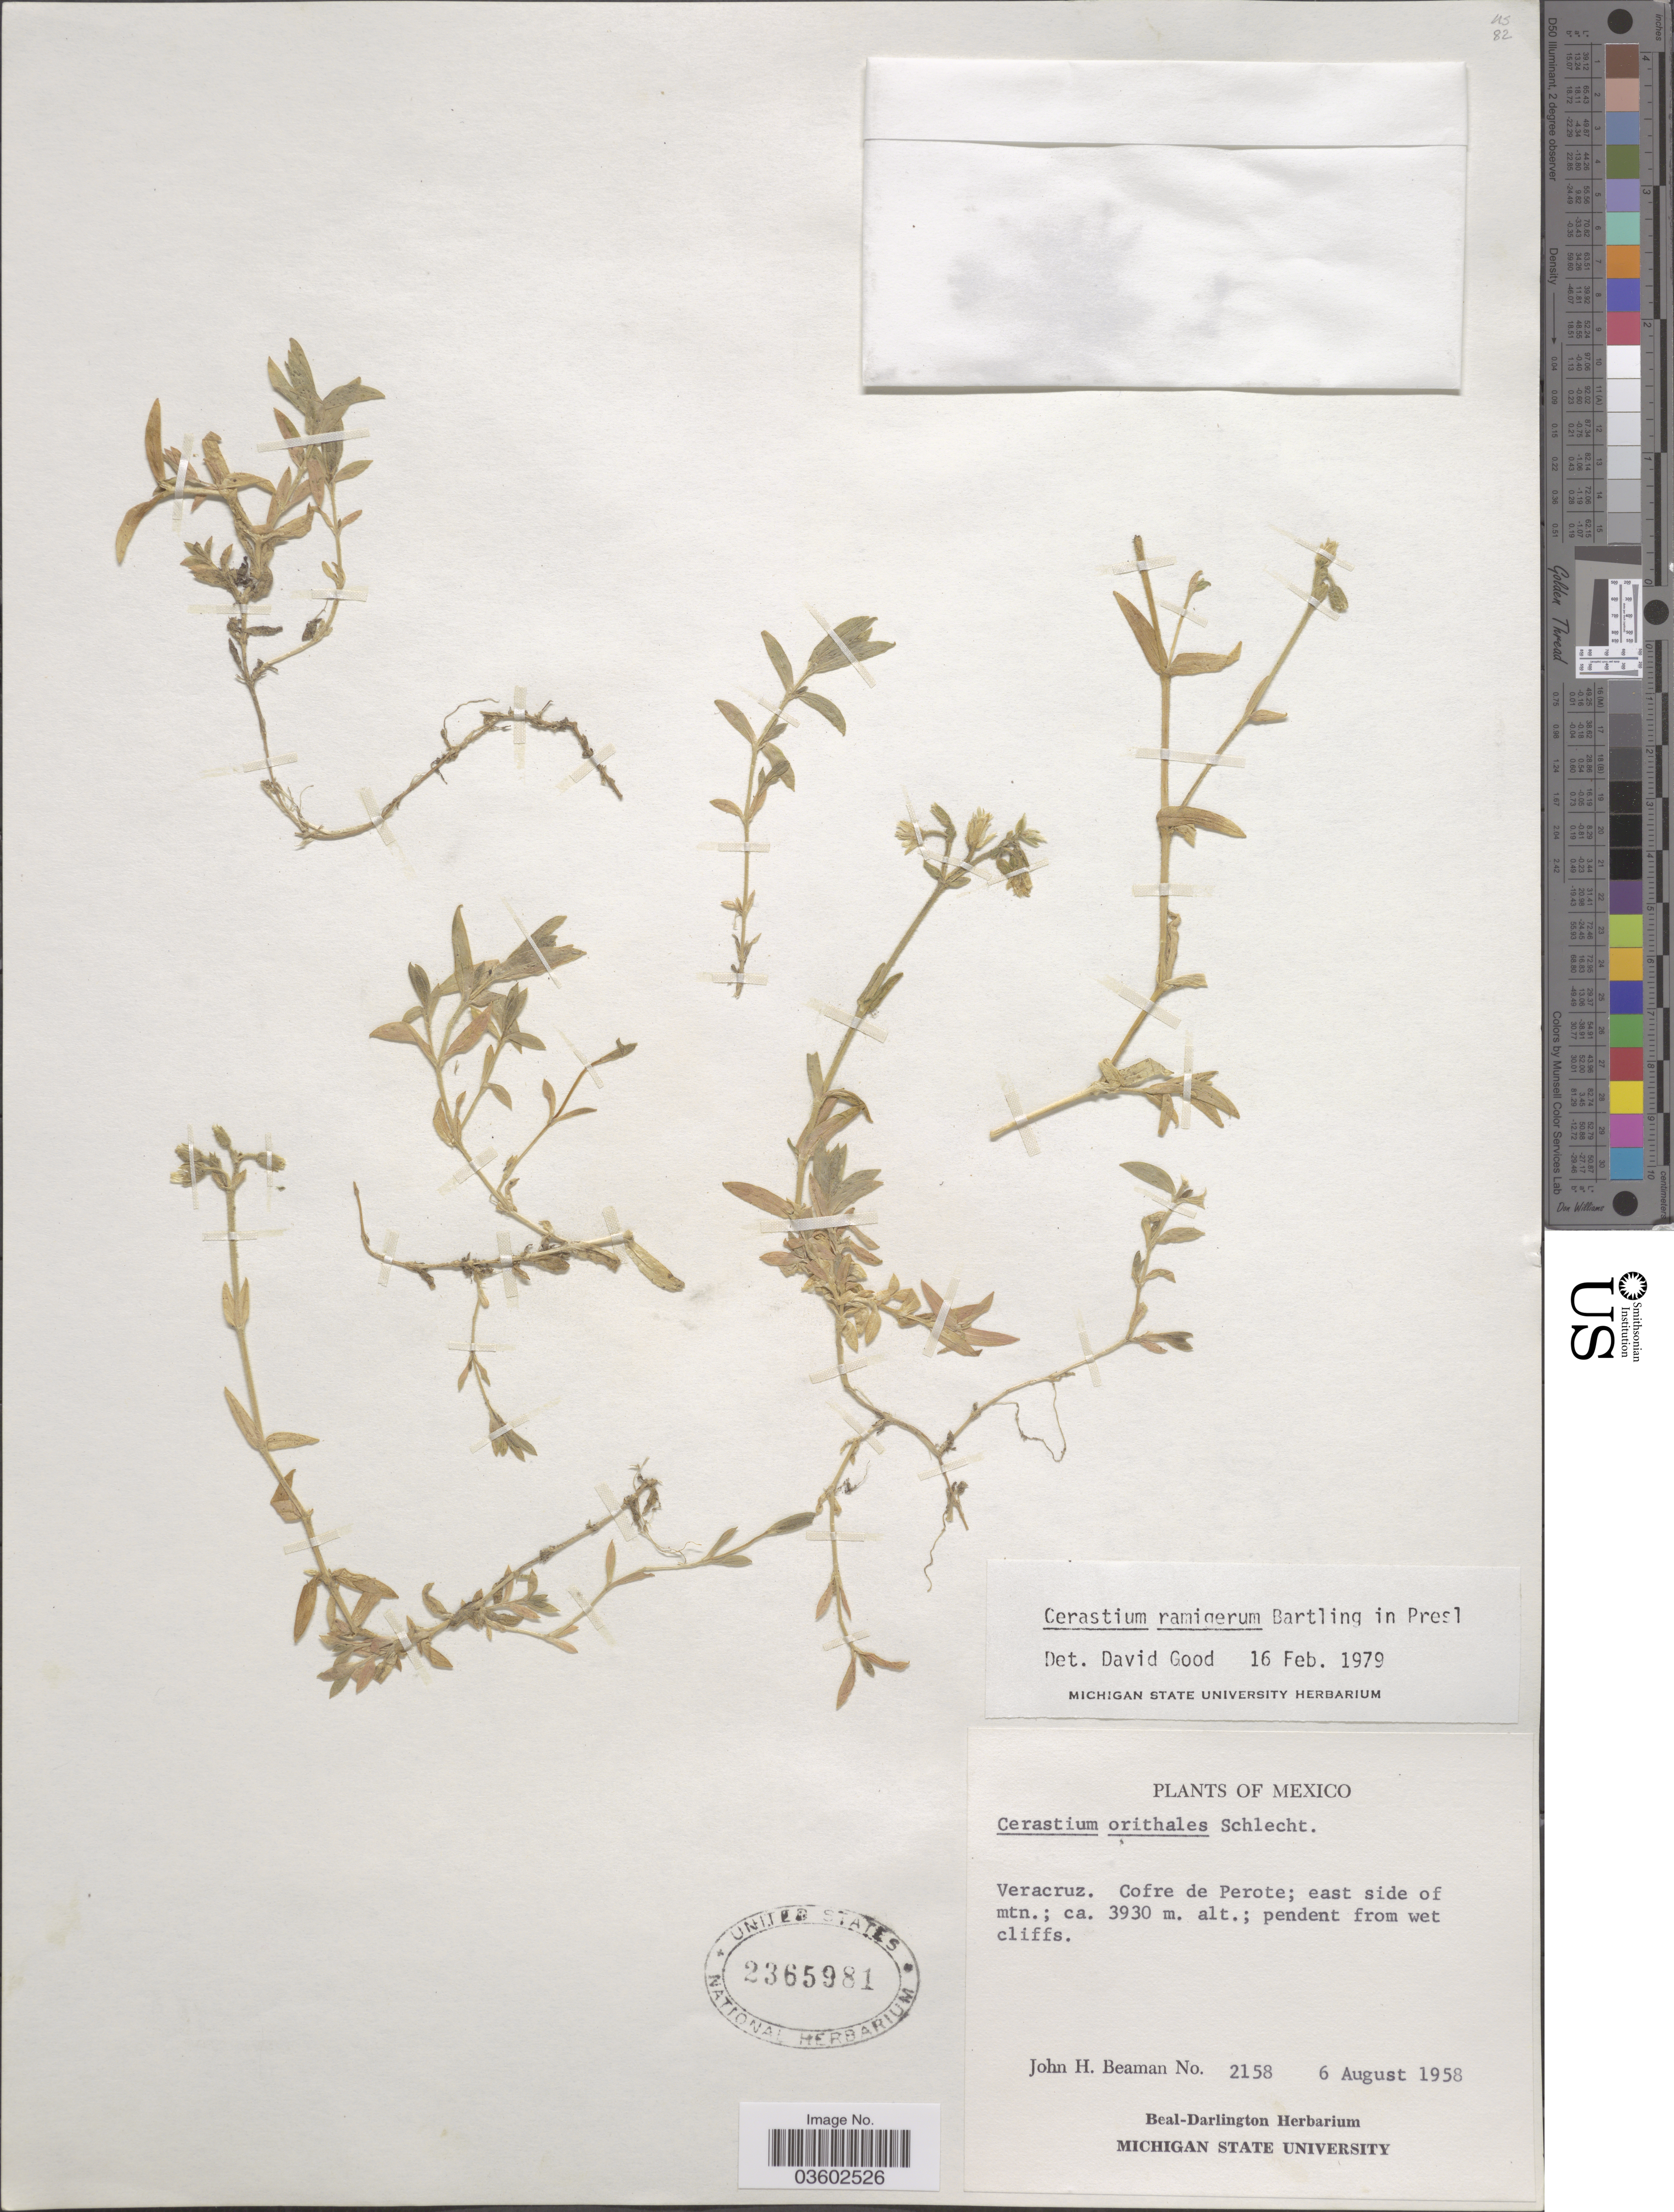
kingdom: Plantae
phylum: Tracheophyta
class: Magnoliopsida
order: Caryophyllales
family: Caryophyllaceae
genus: Cerastium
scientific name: Cerastium ramigerum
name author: Bartl.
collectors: J. H. Beaman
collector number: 2158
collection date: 1958-08-06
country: Mexico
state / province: Veracruz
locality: Veracruz. Cofre de Perote; east side of mtn.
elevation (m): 3930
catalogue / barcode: US 2365981